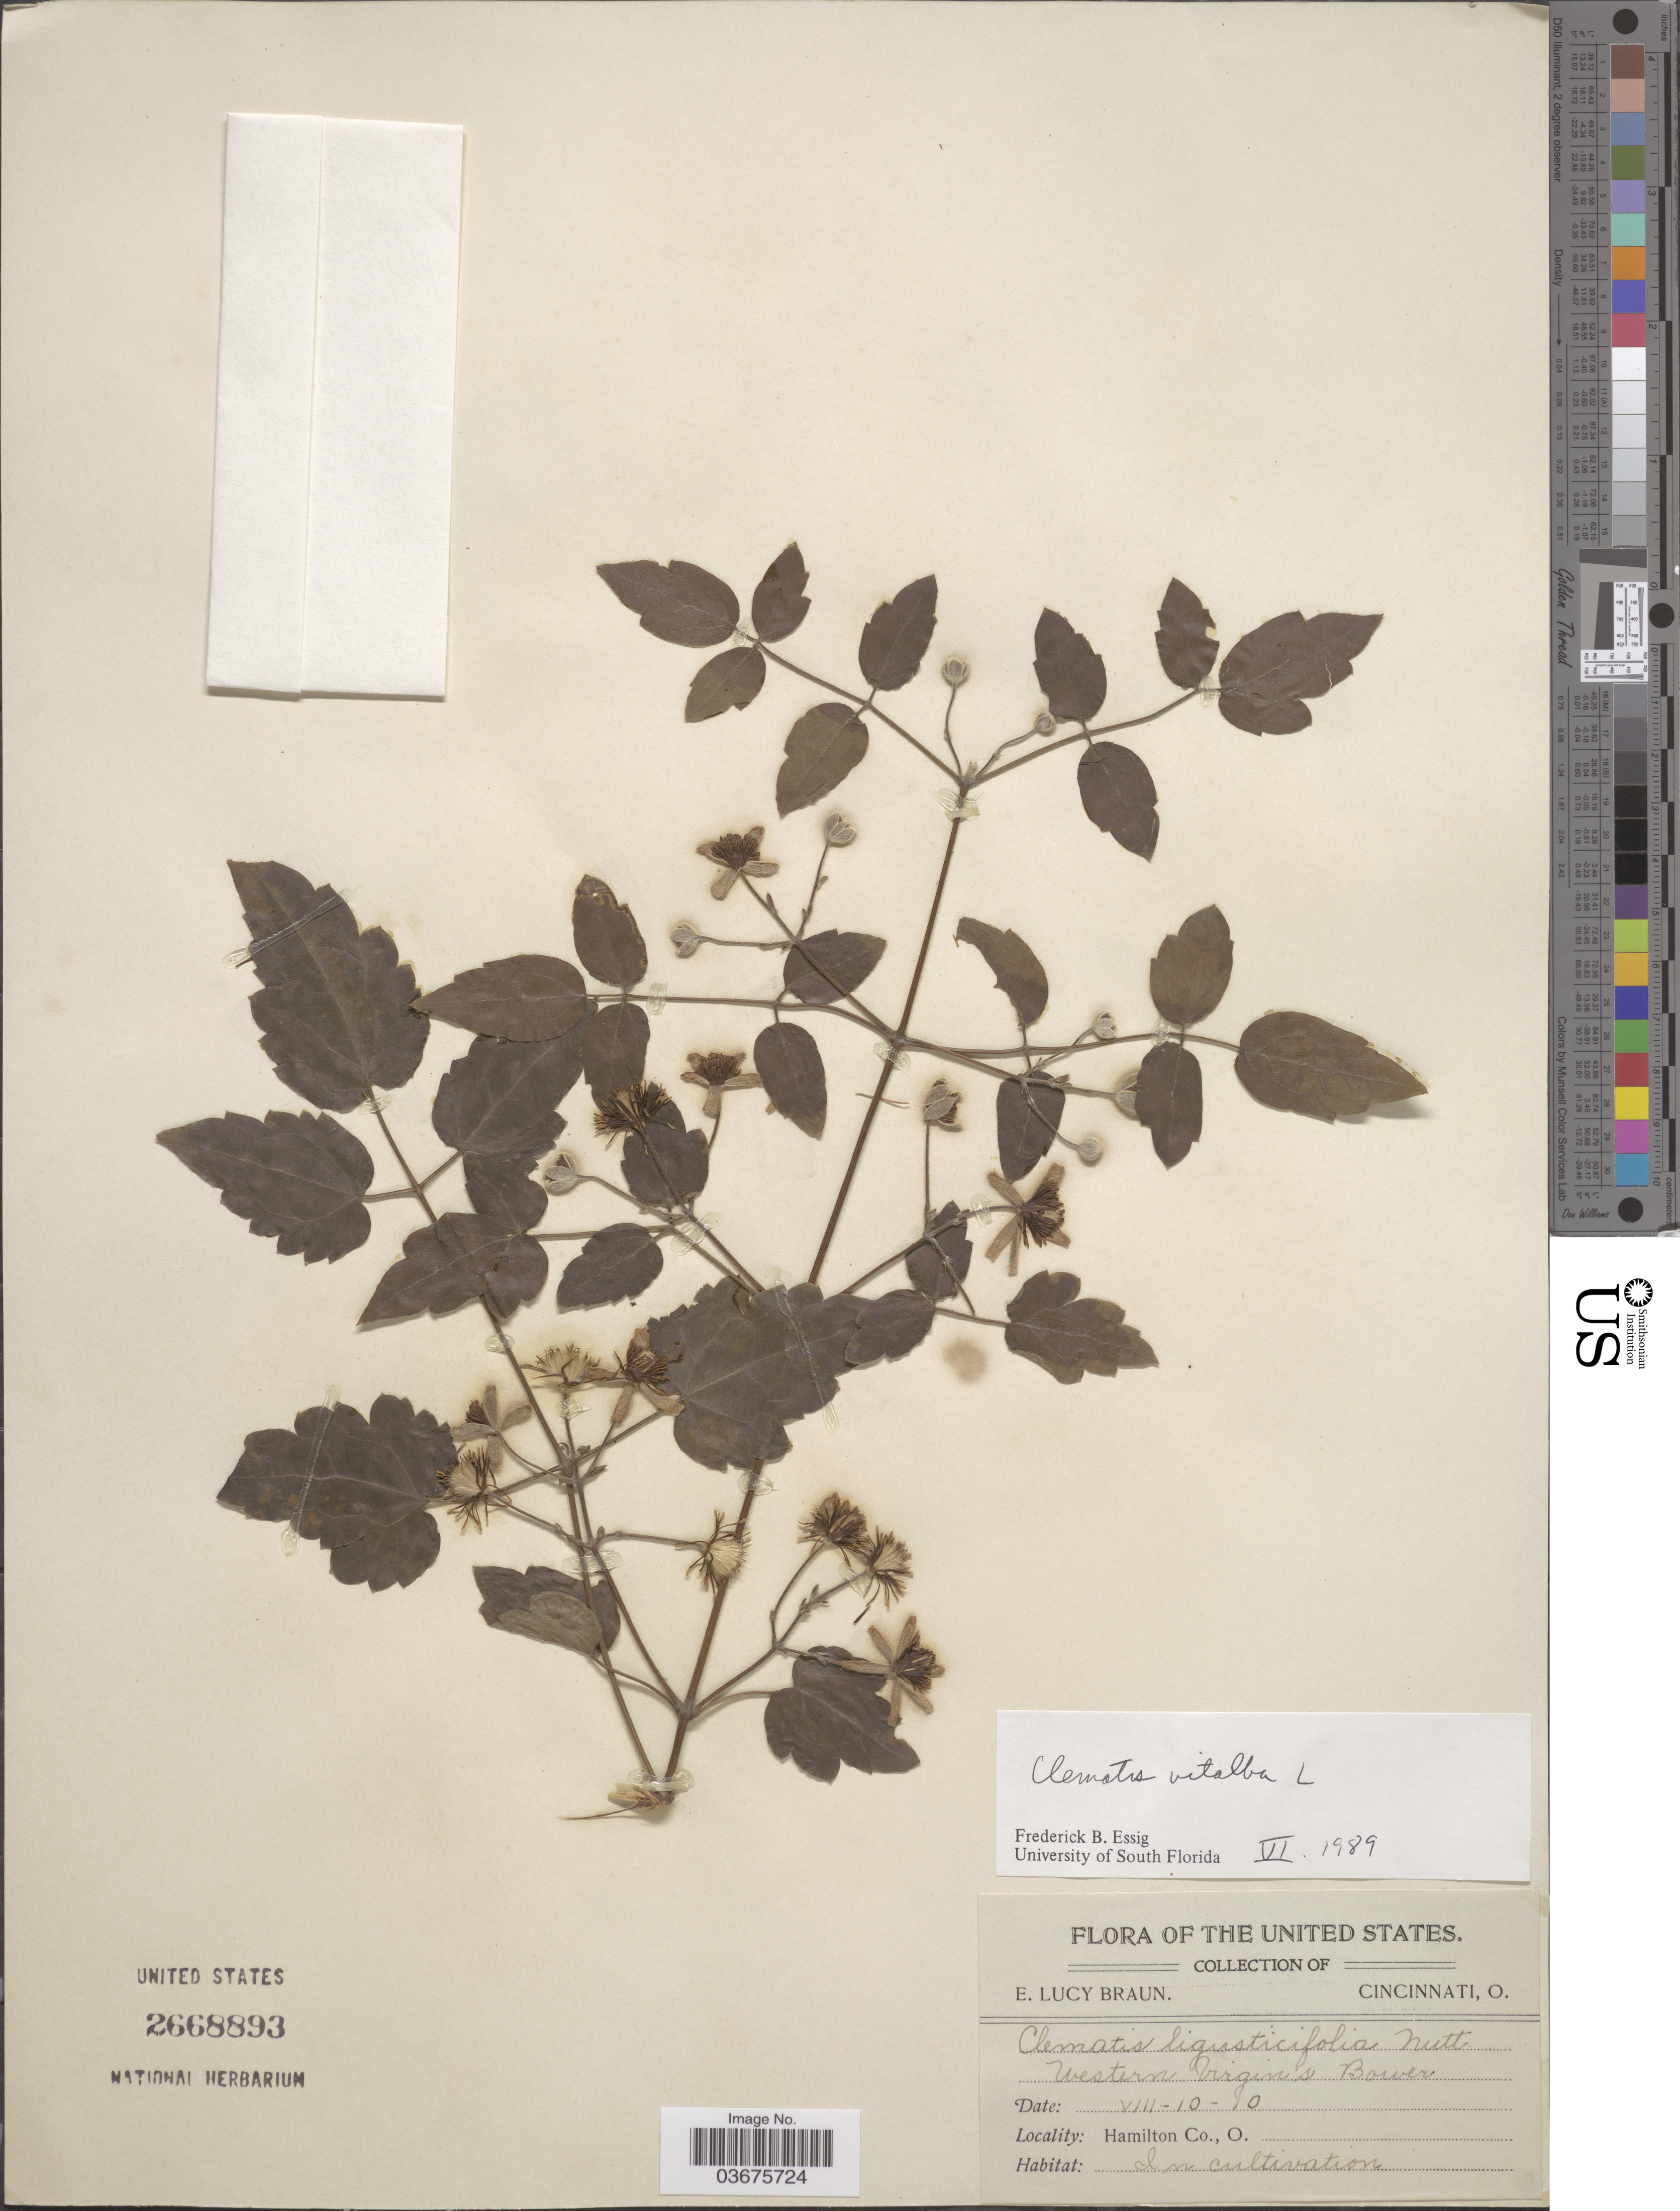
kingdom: Plantae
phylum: Tracheophyta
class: Magnoliopsida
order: Ranunculales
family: Ranunculaceae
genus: Clematis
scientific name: Clematis vitalba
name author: L.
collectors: E. L. Braun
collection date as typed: Transcribed d/m/y: 10/8/10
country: United States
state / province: Ohio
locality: Hamilton Co.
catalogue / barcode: US 2668893